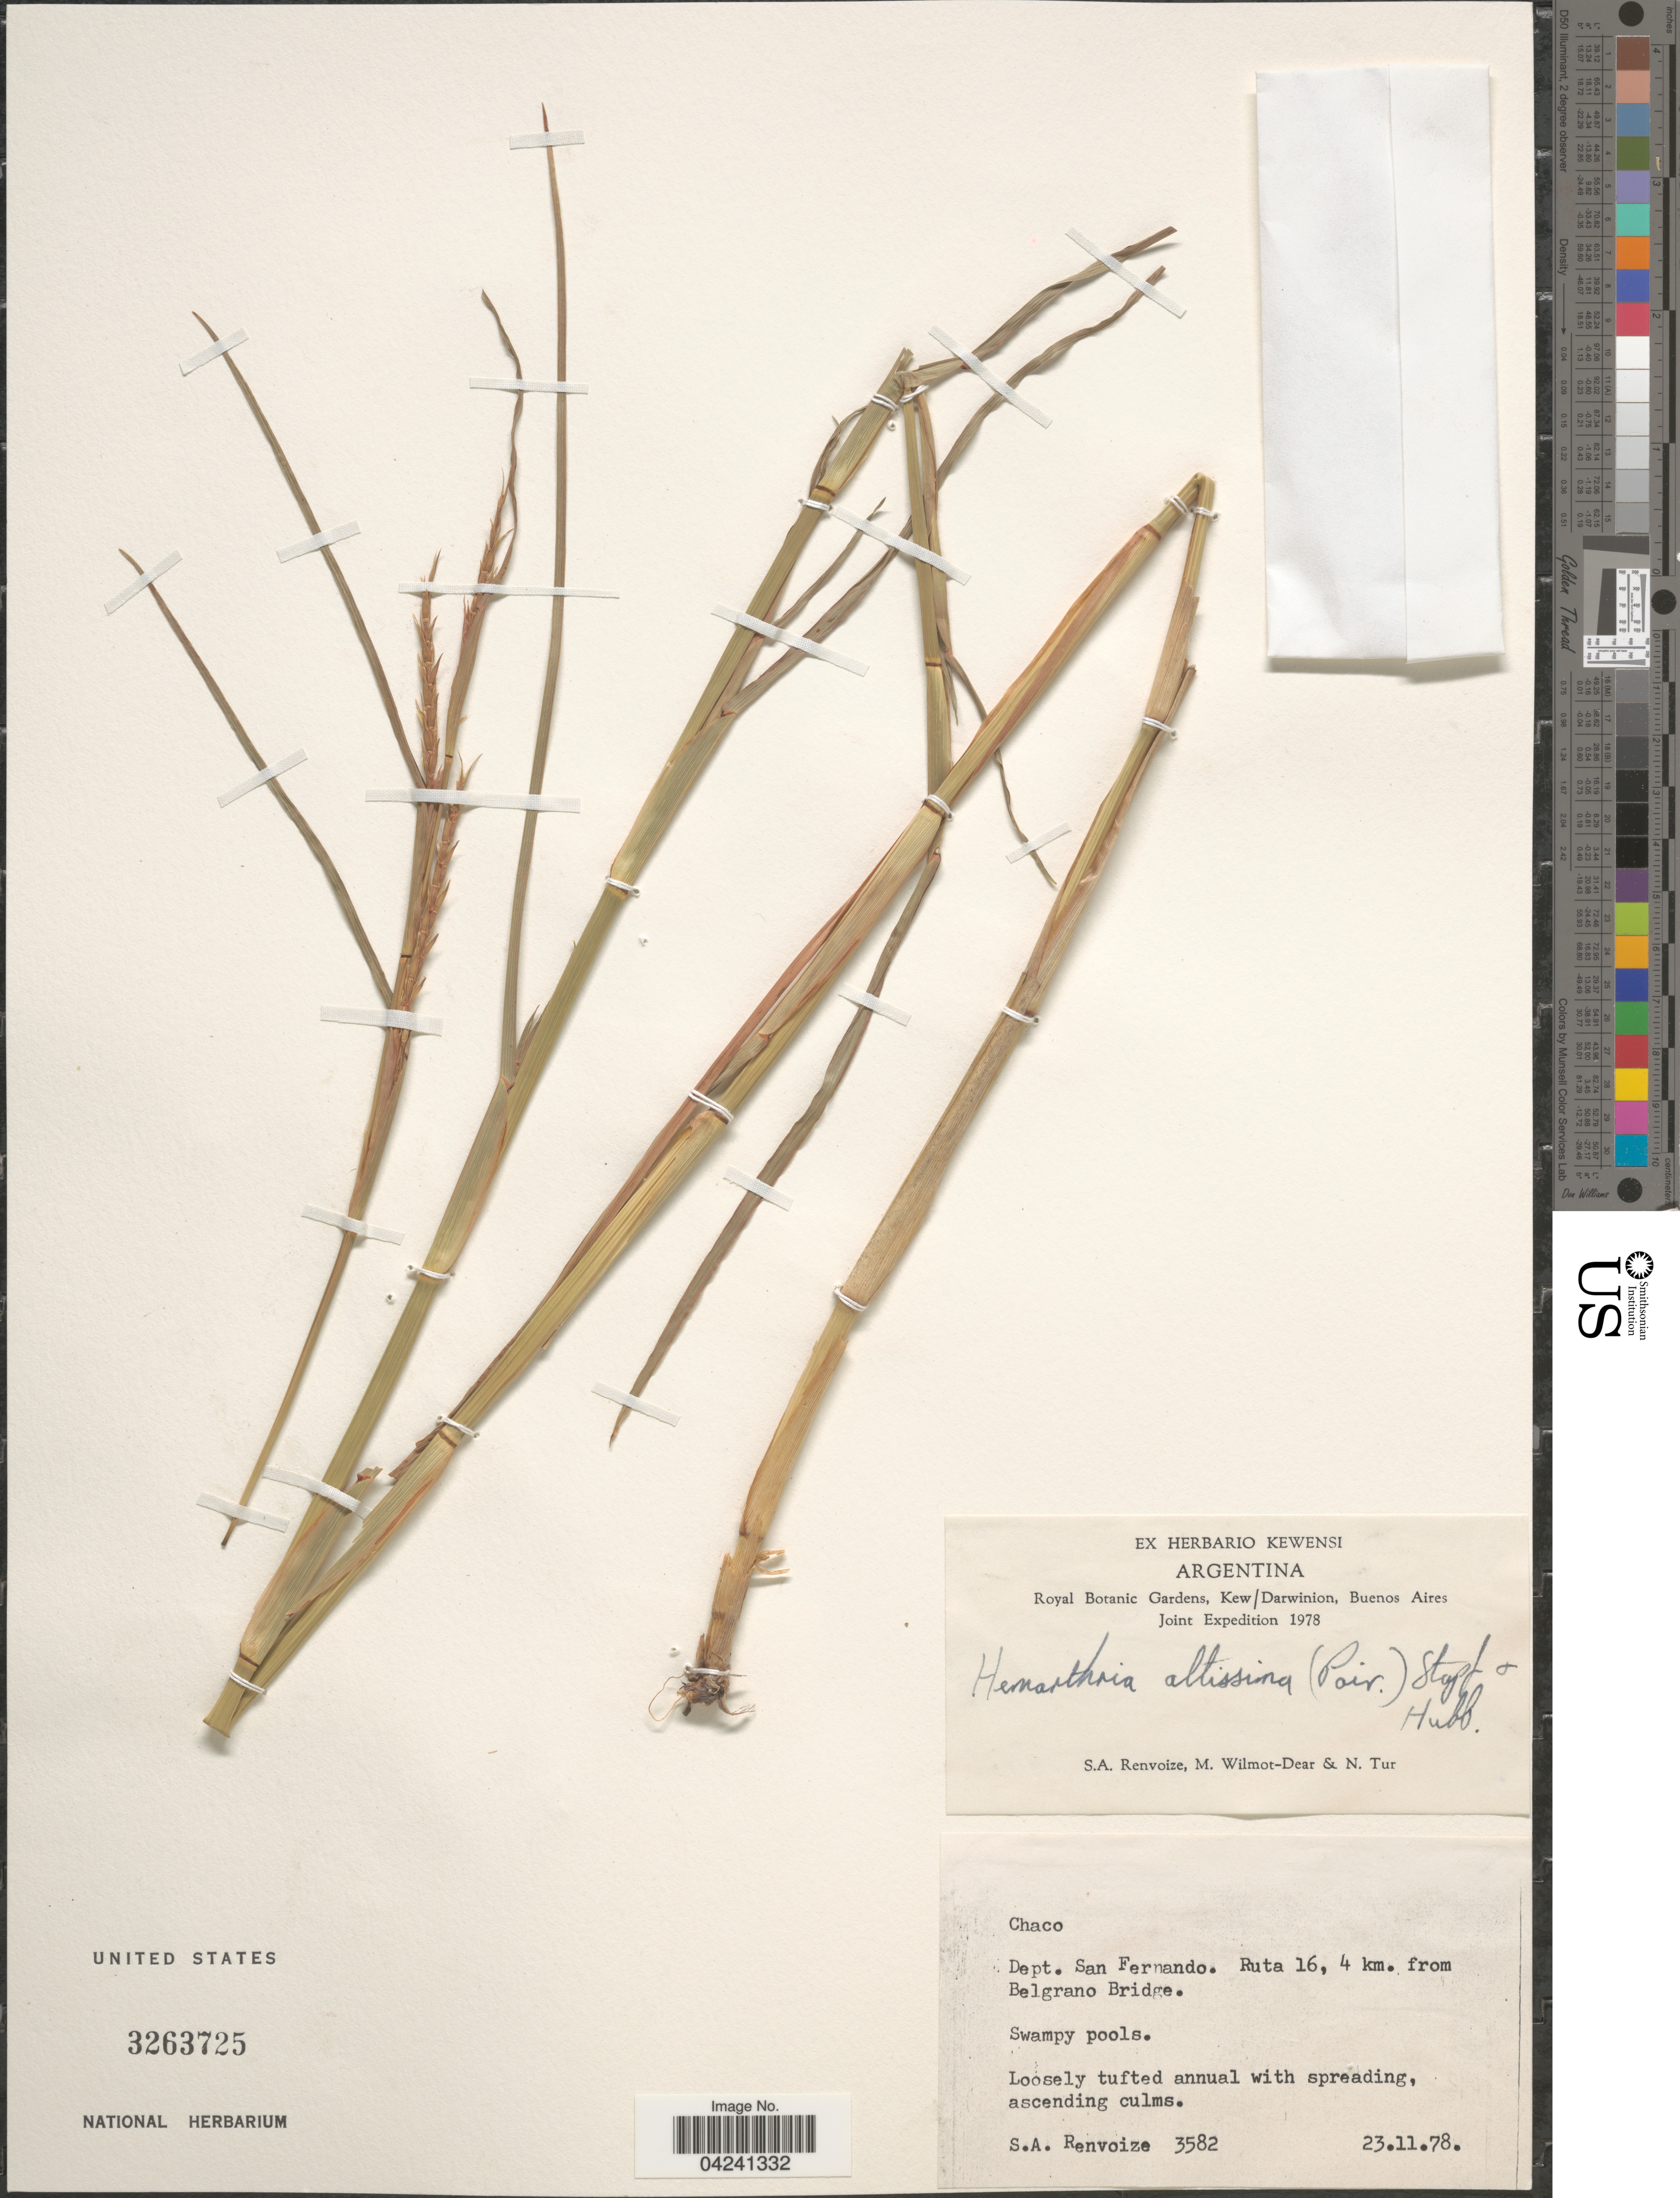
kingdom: Plantae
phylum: Tracheophyta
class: Liliopsida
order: Poales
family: Poaceae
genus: Hemarthria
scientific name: Hemarthria altissima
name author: (Poir.) Stapf & C. E. Hubb.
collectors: S. A. Renvoize, M. Wilmot-Dear & N. Tur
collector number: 3582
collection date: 1978-11-23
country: Argentina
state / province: Chaco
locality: Royal Botanic Gardens, Kew/Darwinion, Buenos Aires Joint Expedition 1978. Dept. San Fernando. Ruta 16, 4 km. from Belgrano Bridge.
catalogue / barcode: US 3263725